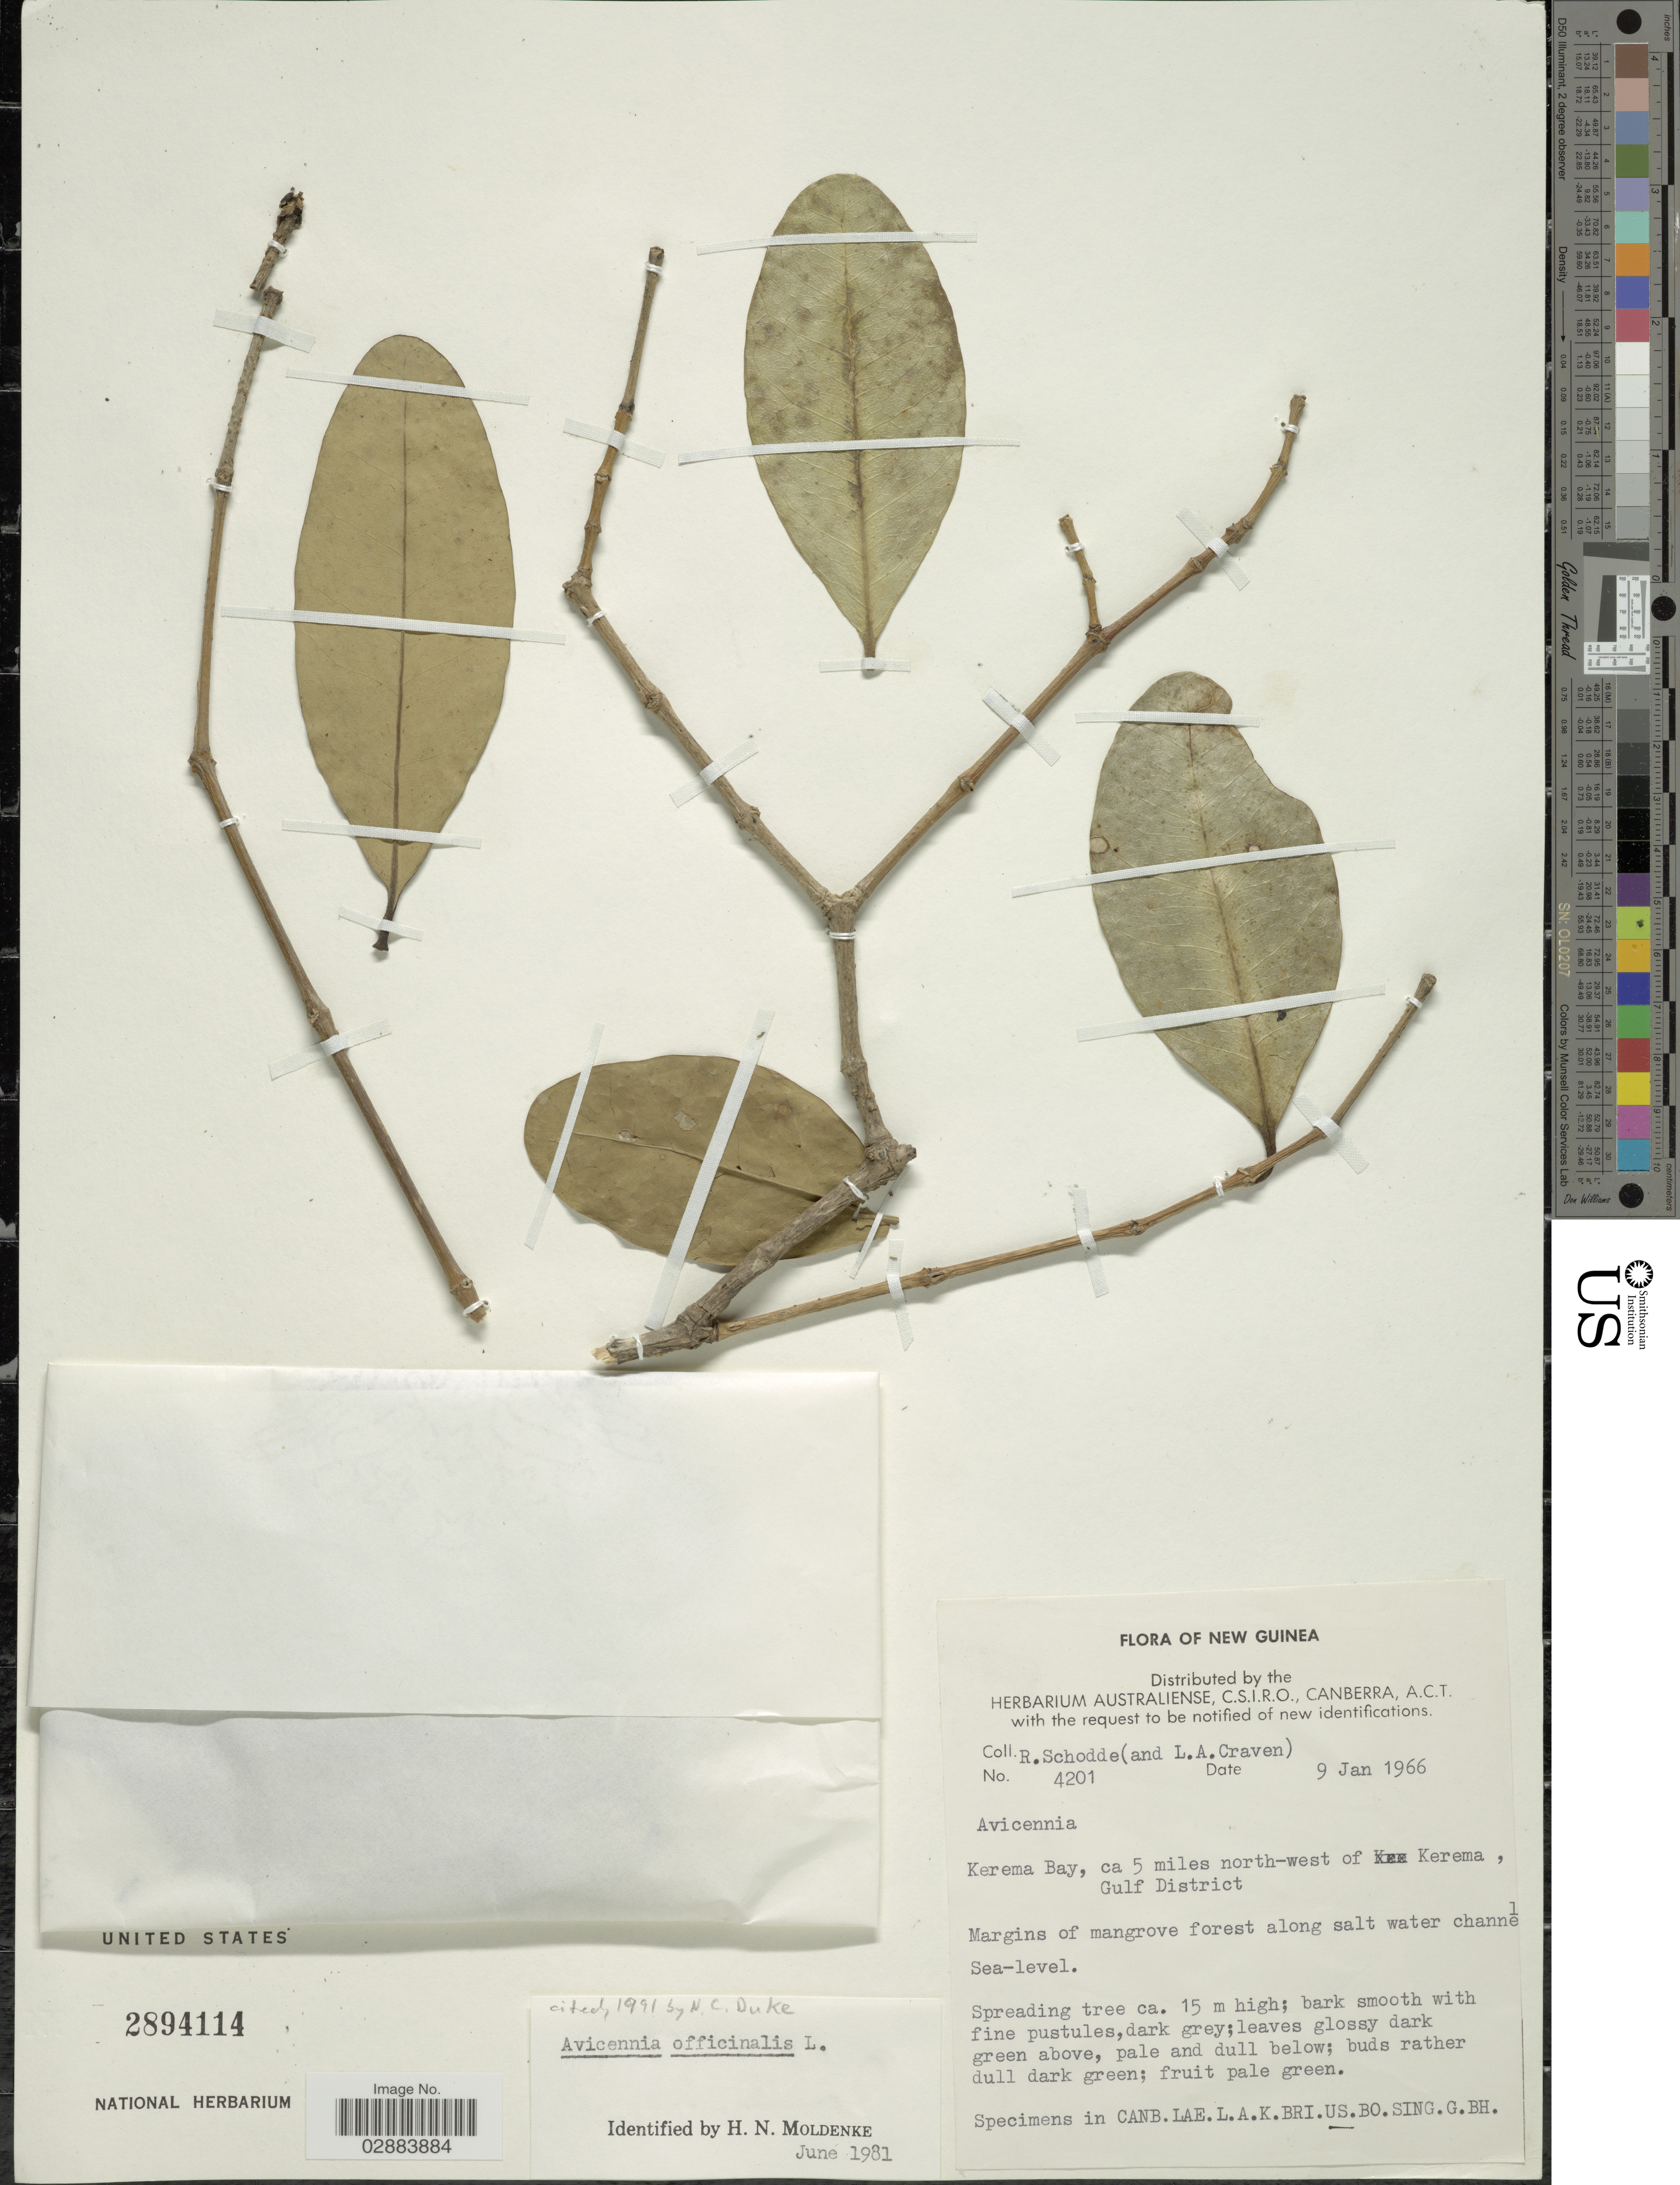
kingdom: Plantae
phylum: Tracheophyta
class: Magnoliopsida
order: Lamiales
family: Acanthaceae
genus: Avicennia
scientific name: Avicennia officinalis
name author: L.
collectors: R. Schodde & L. A. Craven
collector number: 4201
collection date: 1966-01-09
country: Papua New Guinea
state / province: Gulf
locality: New Guinea. Kerema Bay, ca 5 miles north-west of Kerema, Gulf District.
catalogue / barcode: US 2894114